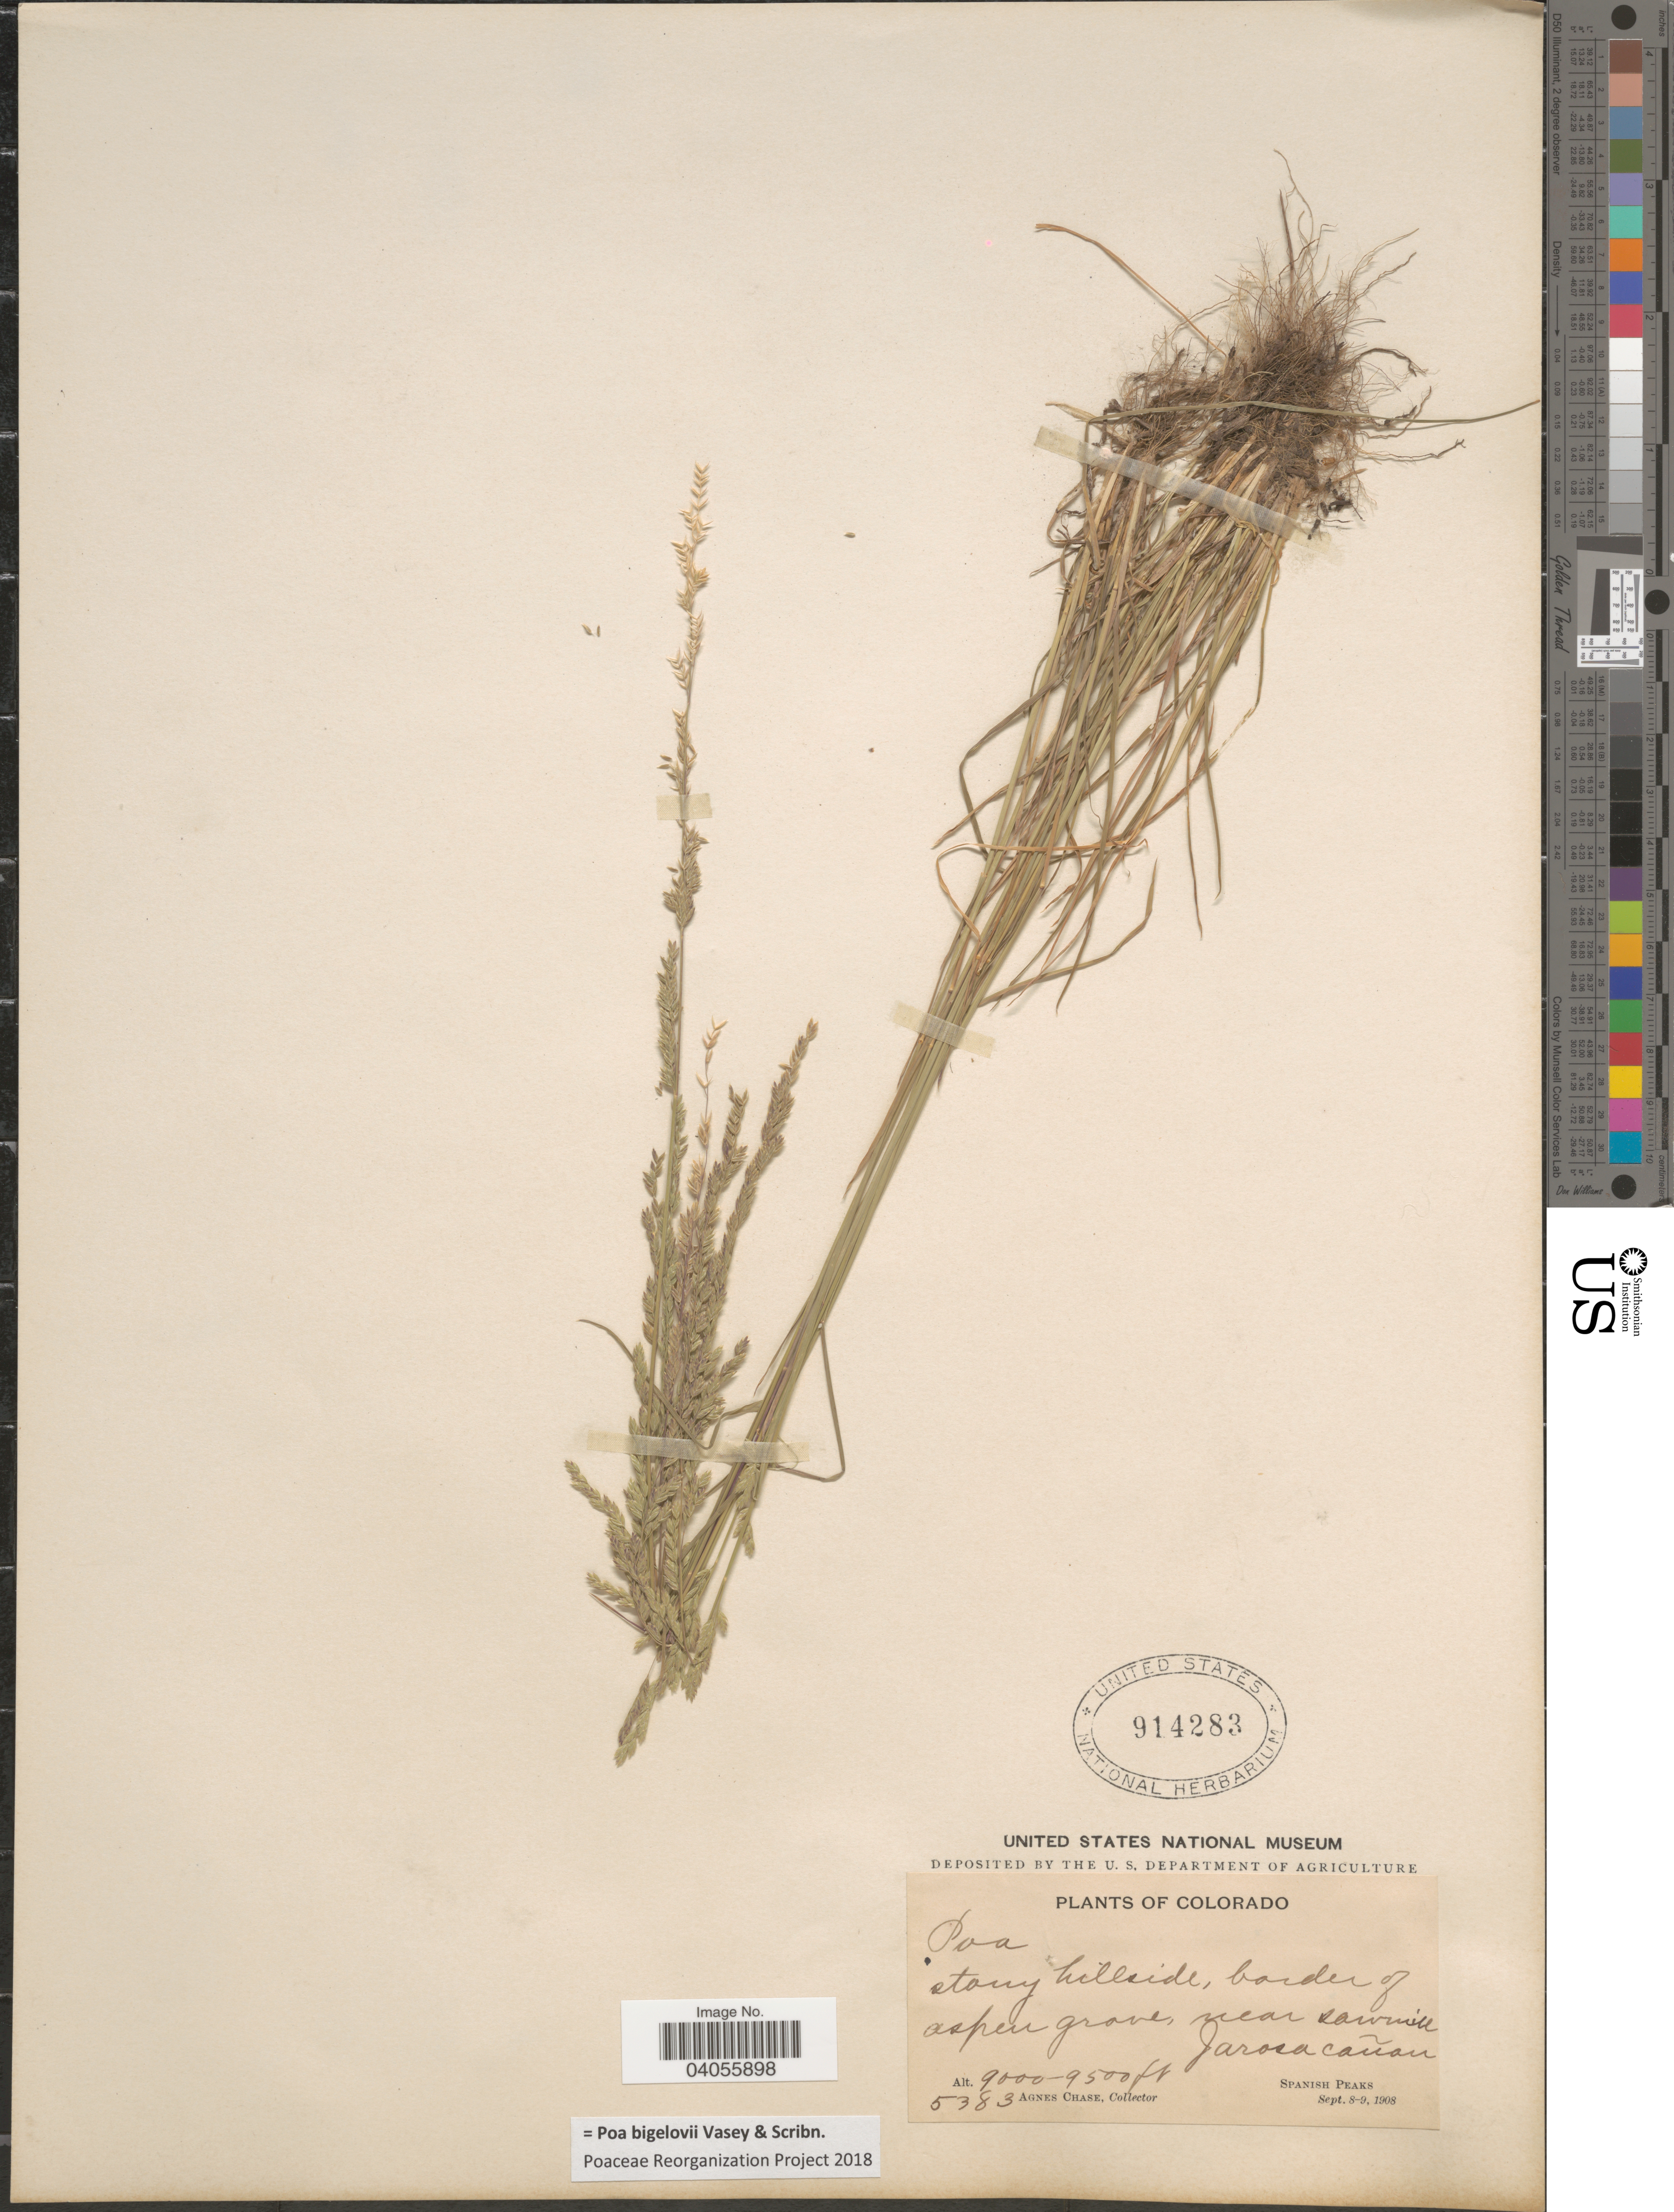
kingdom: Plantae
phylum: Tracheophyta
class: Liliopsida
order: Poales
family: Poaceae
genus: Poa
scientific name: Poa bigelovii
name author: Vasey & Scribn.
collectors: A. Chase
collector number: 5383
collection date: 1908-09-08/1908-09-09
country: United States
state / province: Colorado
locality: Stony hillside, border of aspen grove, near sawmill. Jarosa cañon. Spanish Peaks.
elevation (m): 2743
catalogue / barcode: US 914283